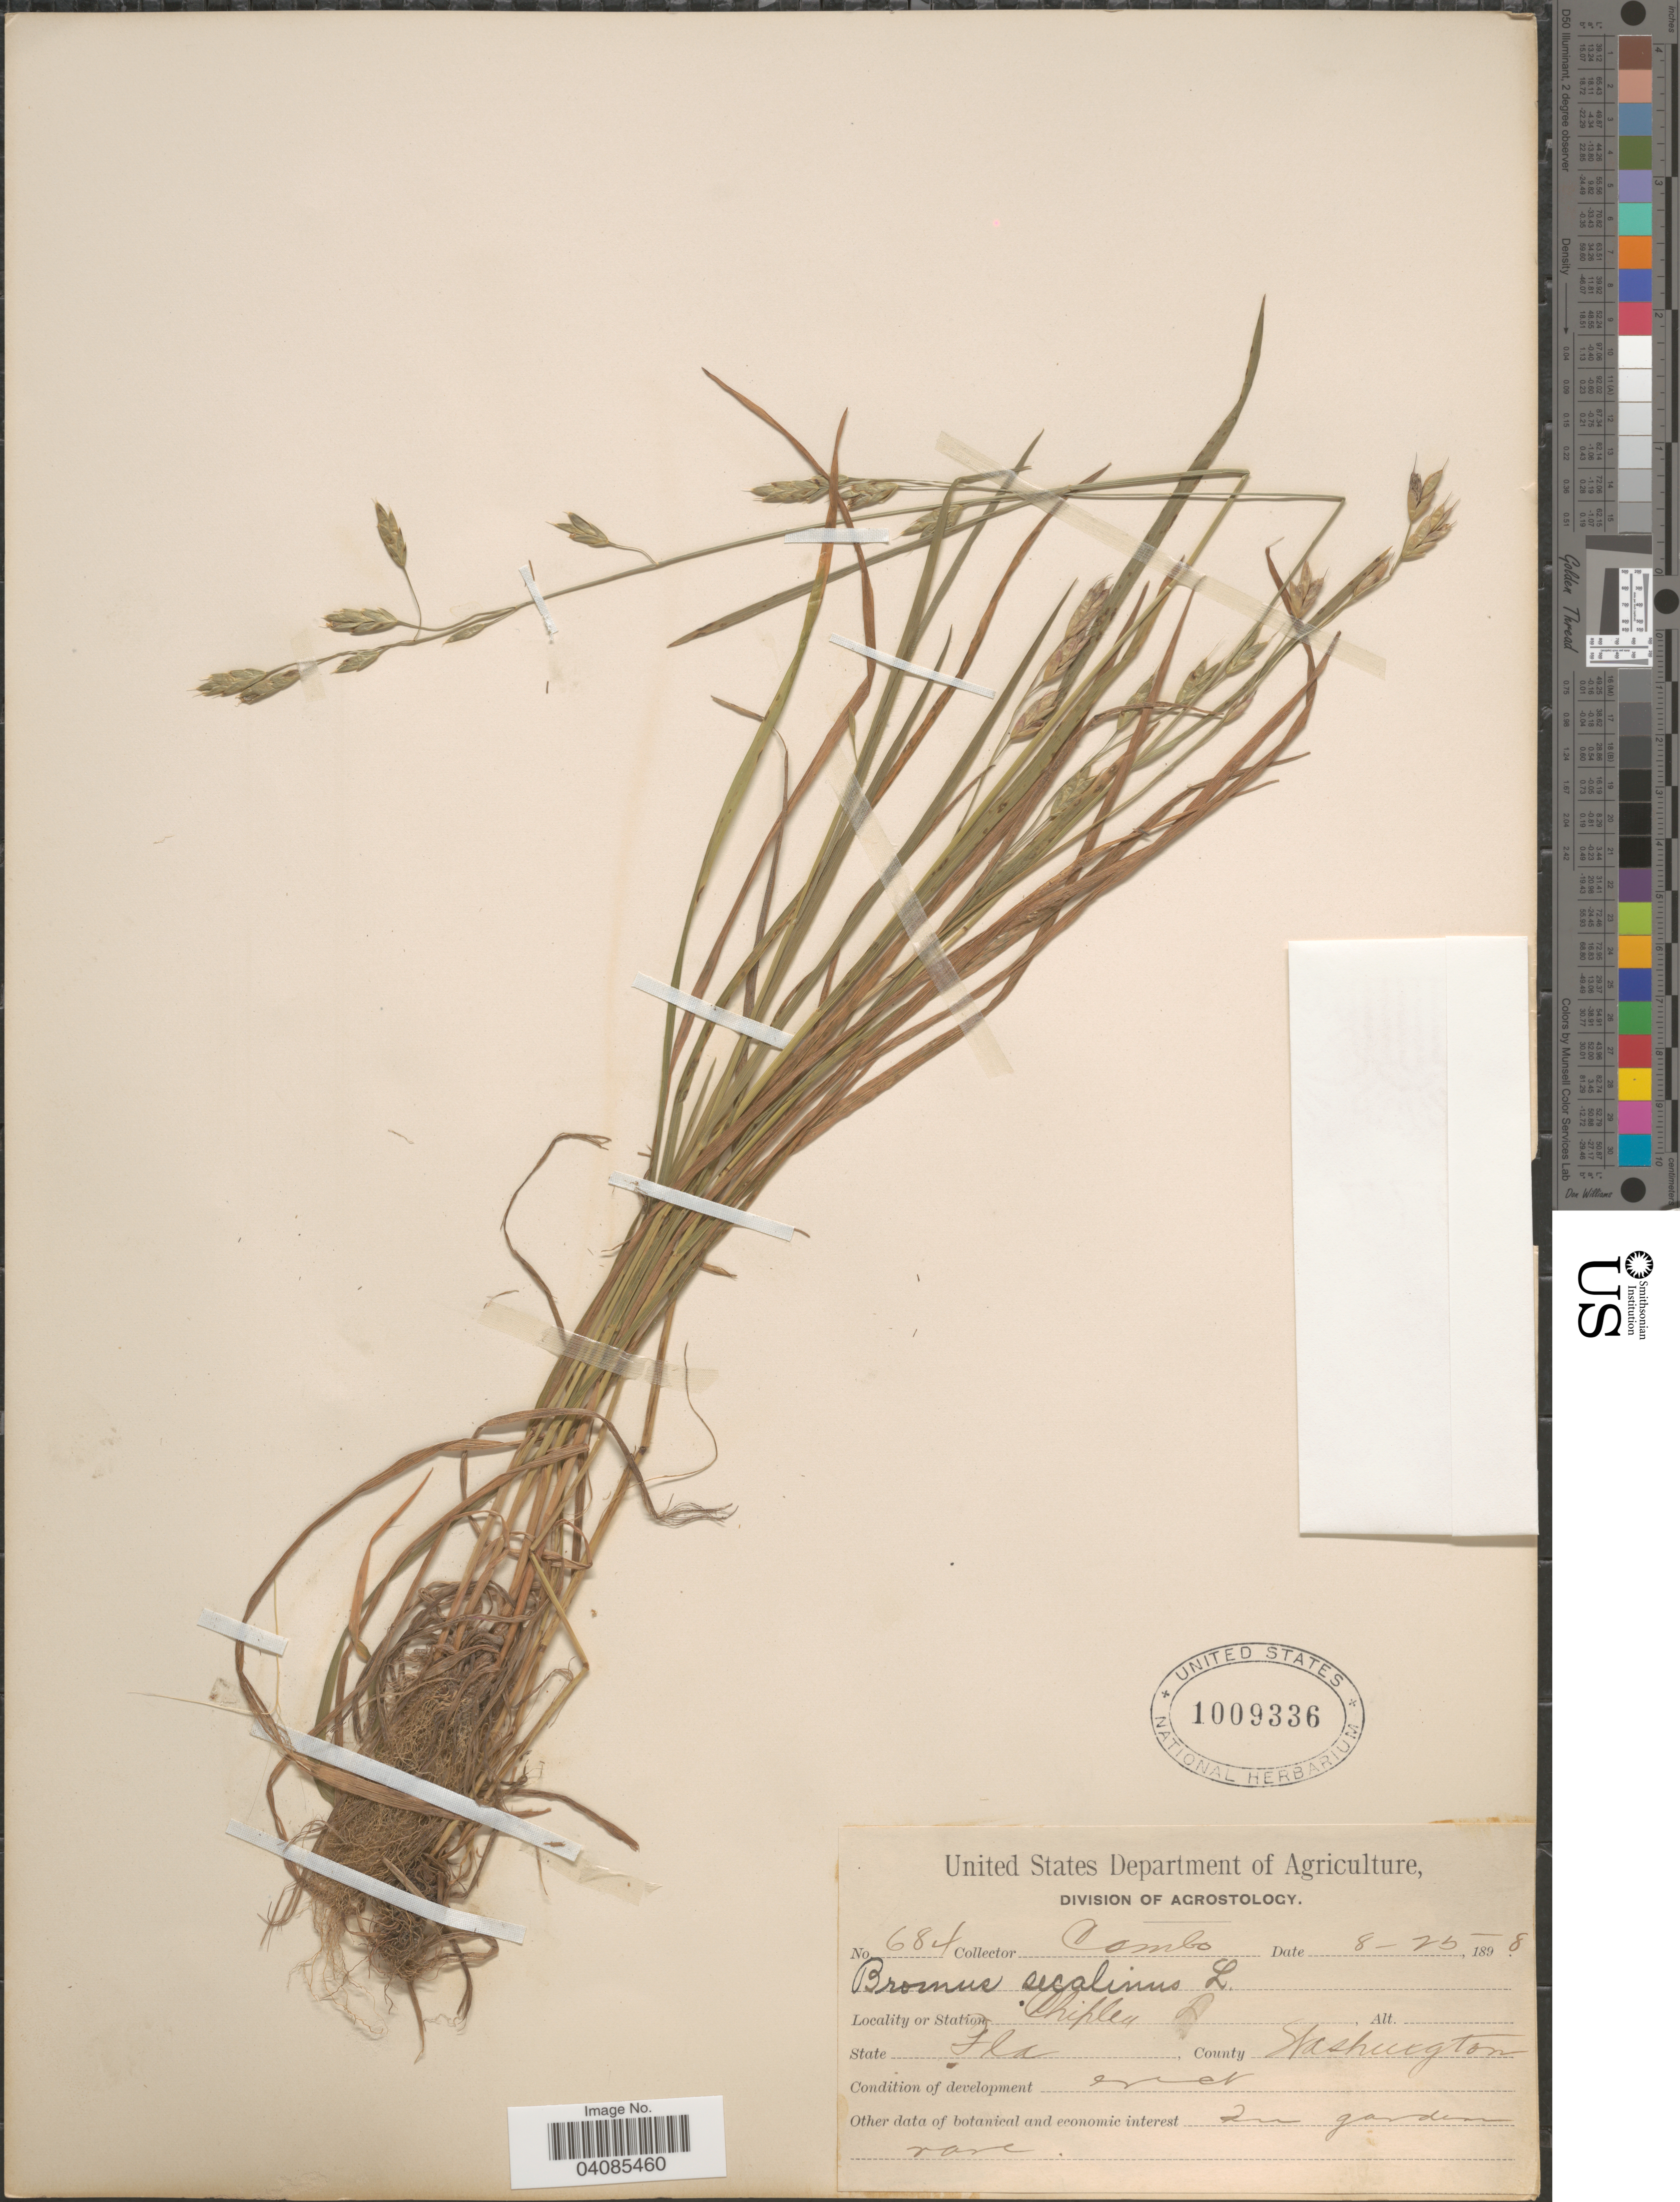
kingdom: Plantae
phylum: Tracheophyta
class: Liliopsida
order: Poales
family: Poaceae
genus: Bromus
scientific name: Bromus secalinus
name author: L.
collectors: -. Combs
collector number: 684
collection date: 1898-08-25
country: United States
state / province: Florida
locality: Chipley L. County Washington.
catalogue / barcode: US 1009336